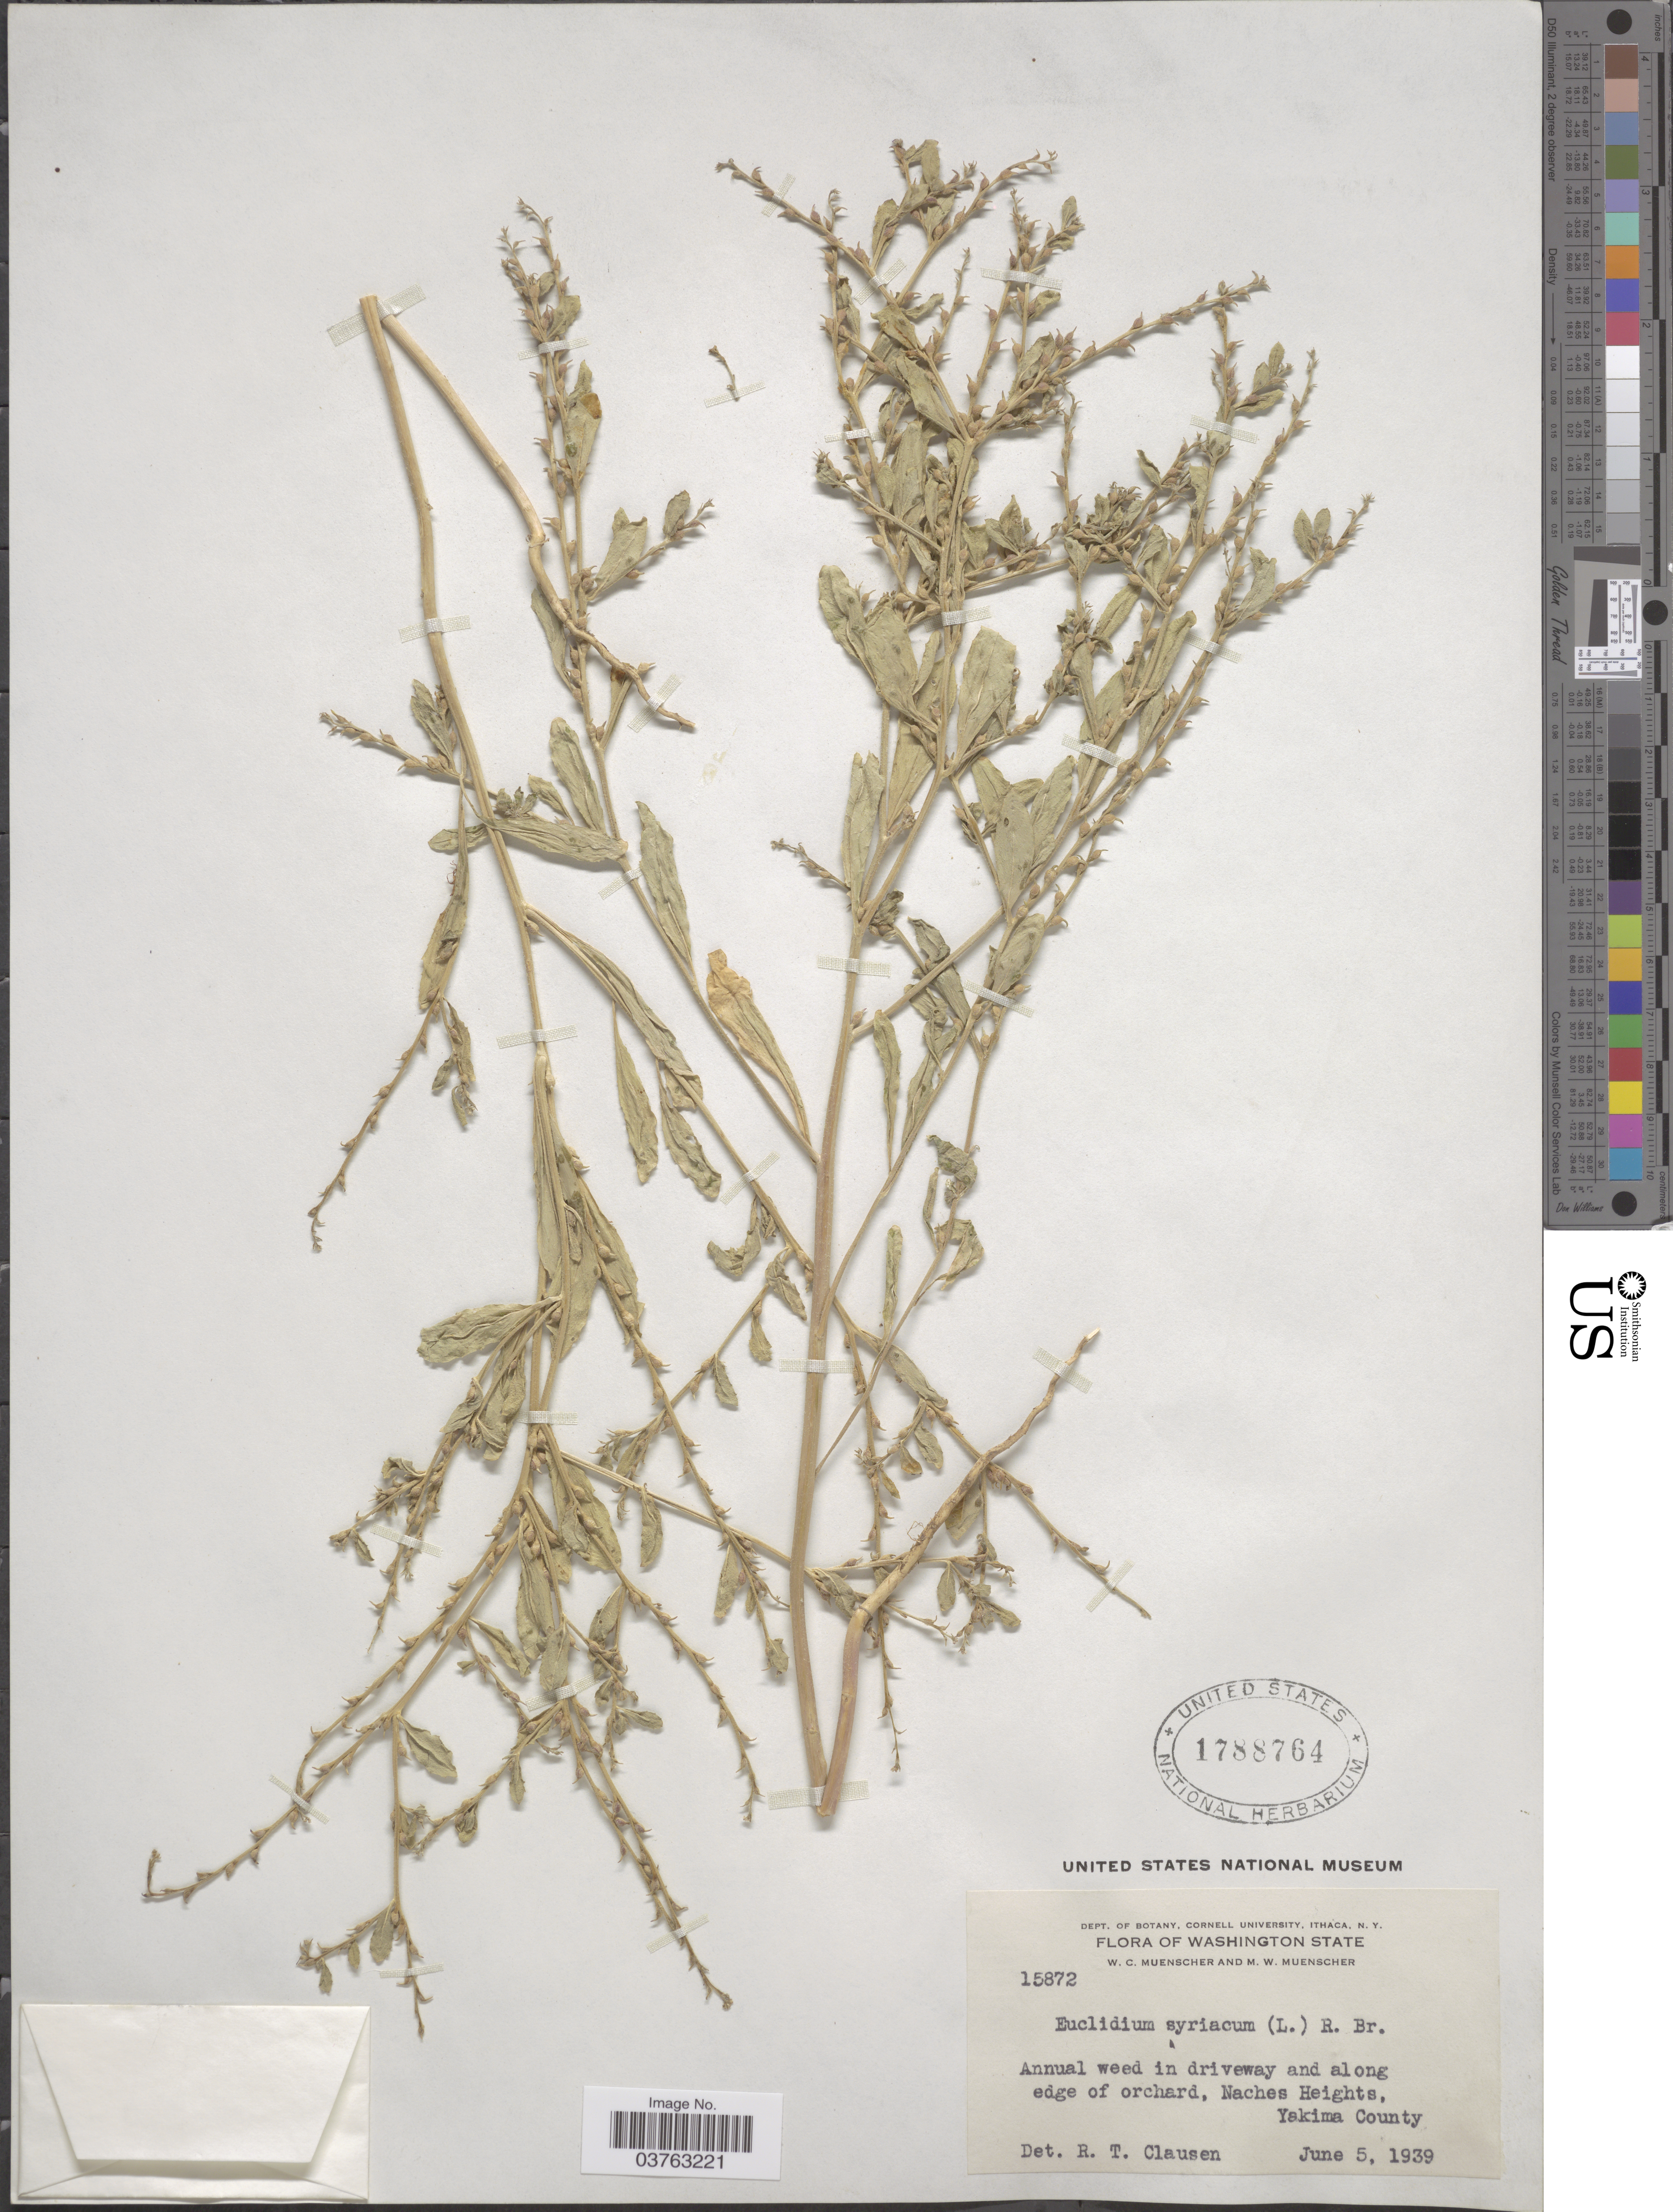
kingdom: Plantae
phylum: Tracheophyta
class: Magnoliopsida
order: Brassicales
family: Brassicaceae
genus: Euclidium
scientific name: Euclidium syriacum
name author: (L.) W.T. Aiton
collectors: W. Muenscher & M. Muenscher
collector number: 15872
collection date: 1939-06-05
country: United States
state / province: Washington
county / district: Yakima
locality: Annual weed in driveway and along edge of orchard, Naches Heights, Yakima County.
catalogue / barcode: US 1788764